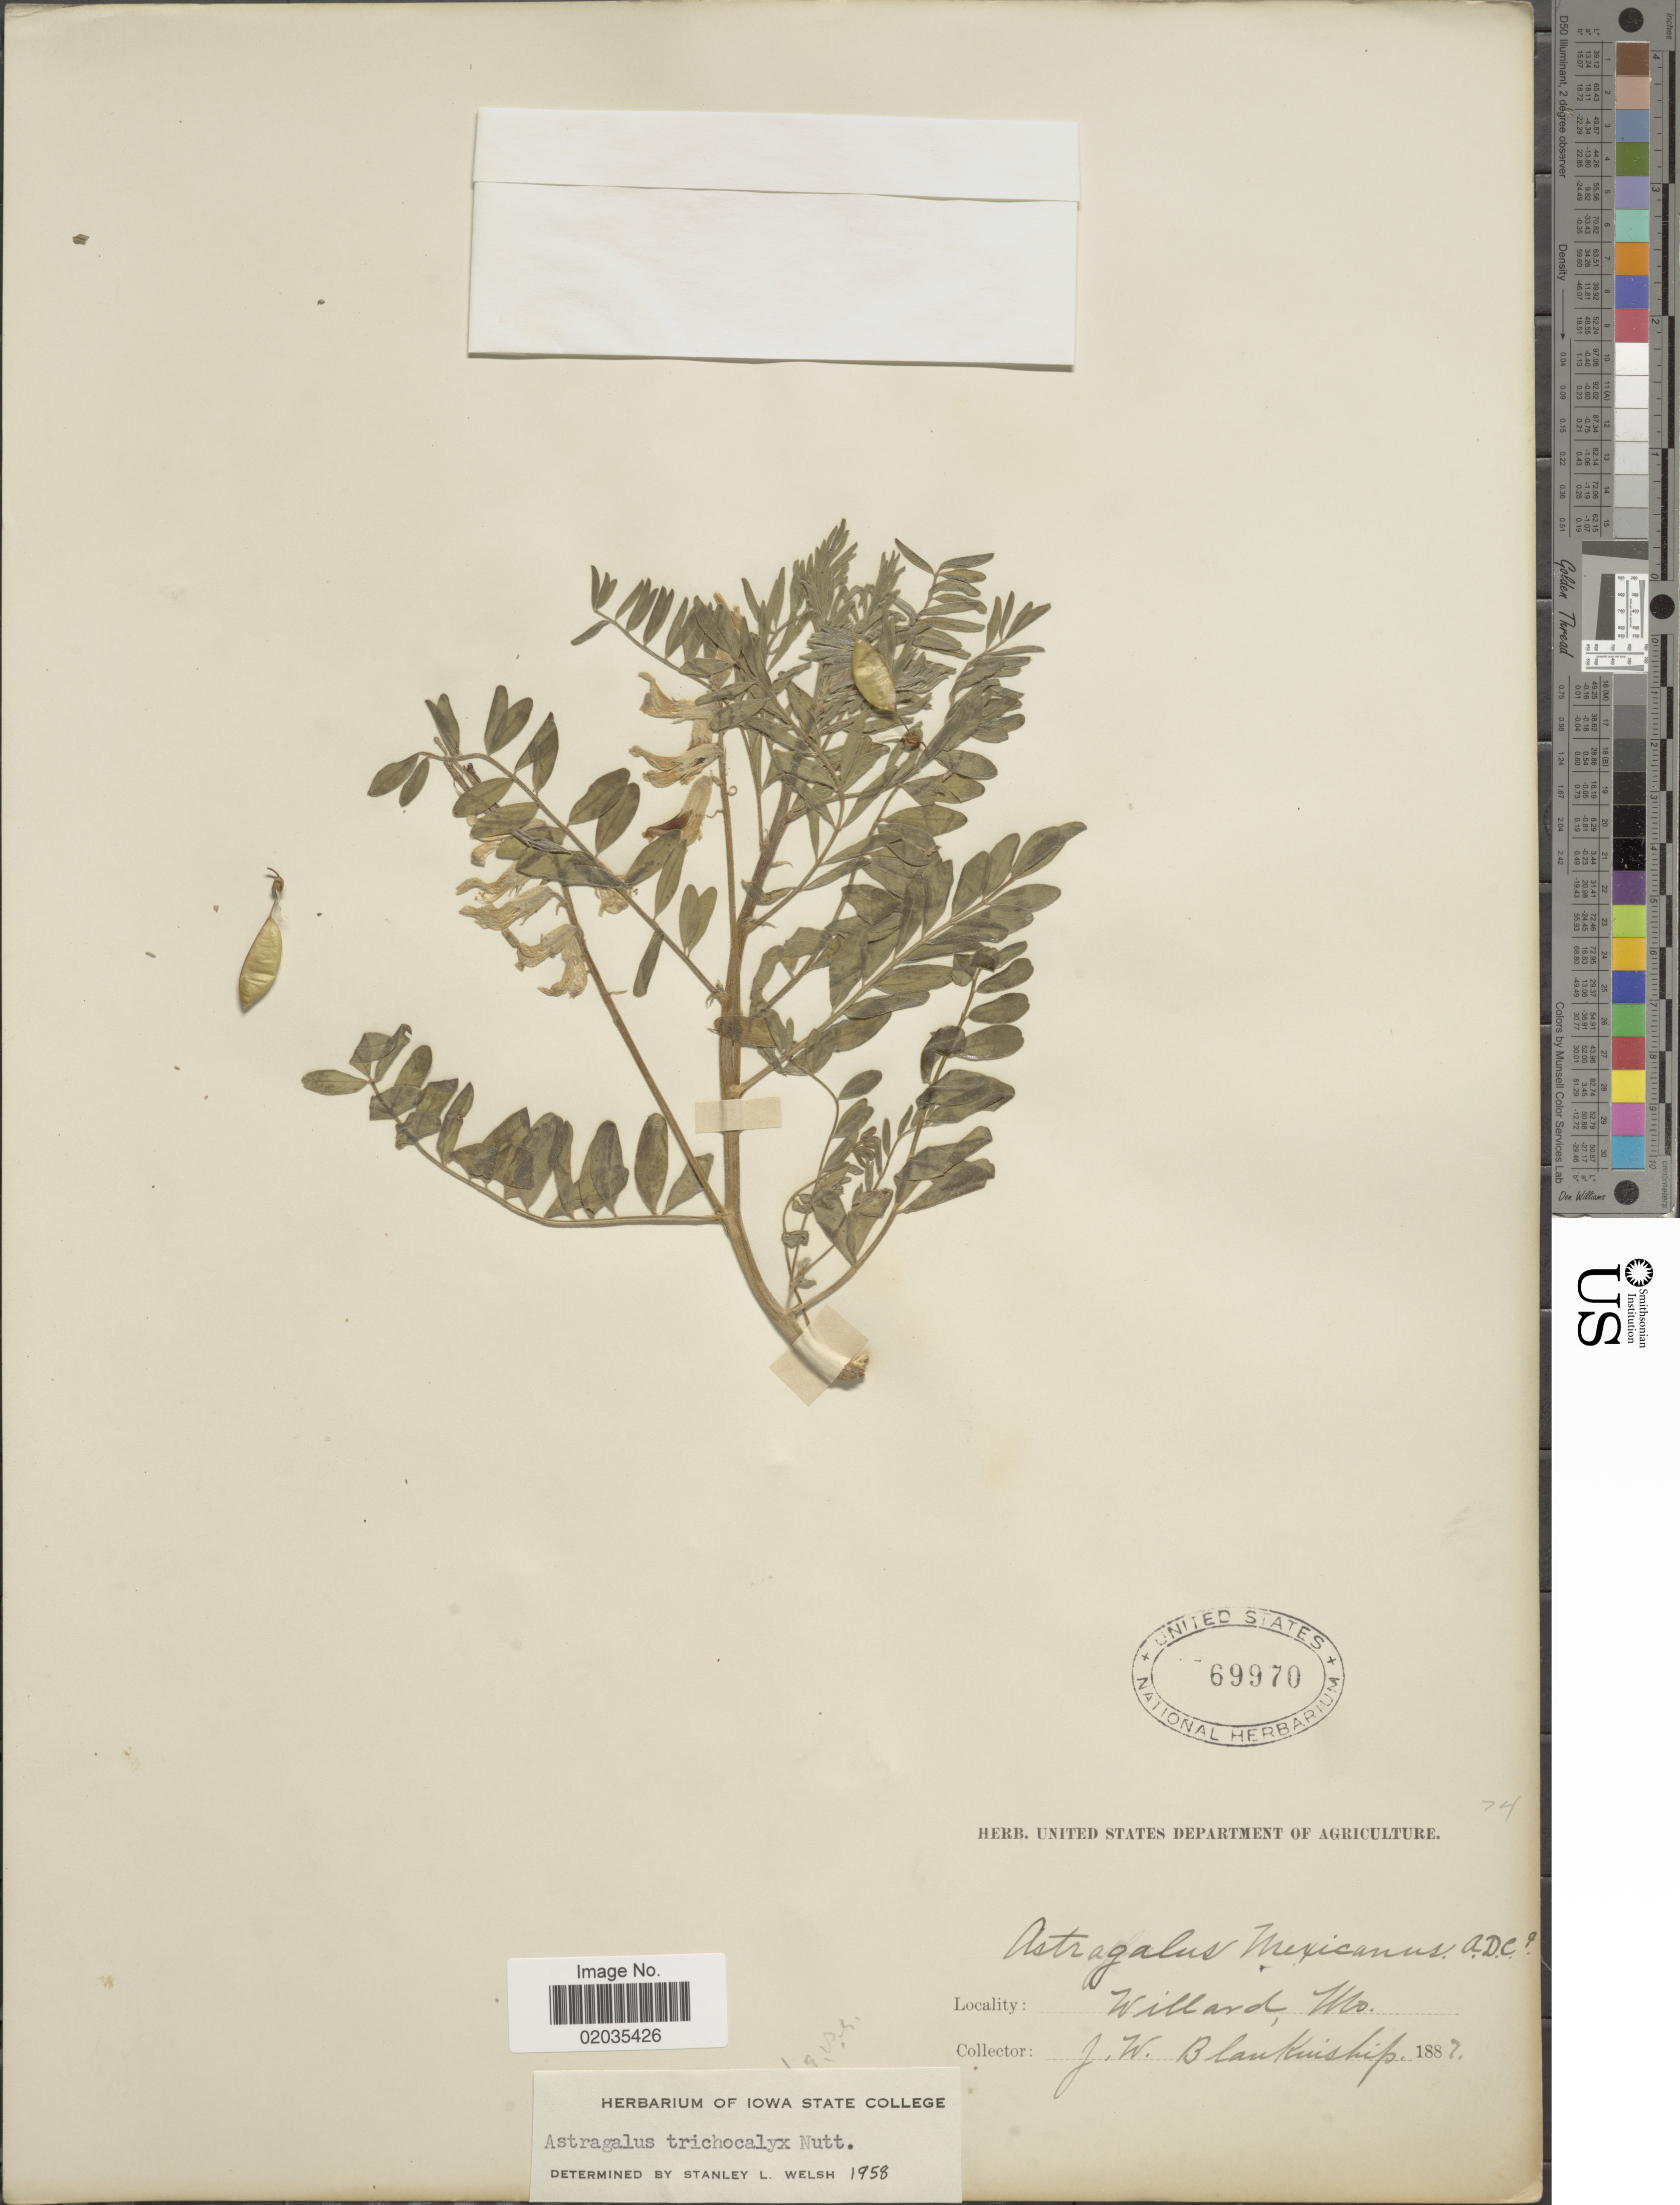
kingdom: Plantae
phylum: Tracheophyta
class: Magnoliopsida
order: Fabales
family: Fabaceae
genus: Astragalus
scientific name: Astragalus trichocalyx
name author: Nutt. ex Torr. & A. Gray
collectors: J. W. Blankinship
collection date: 1887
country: United States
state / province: Missouri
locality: Willard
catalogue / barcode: US 69970